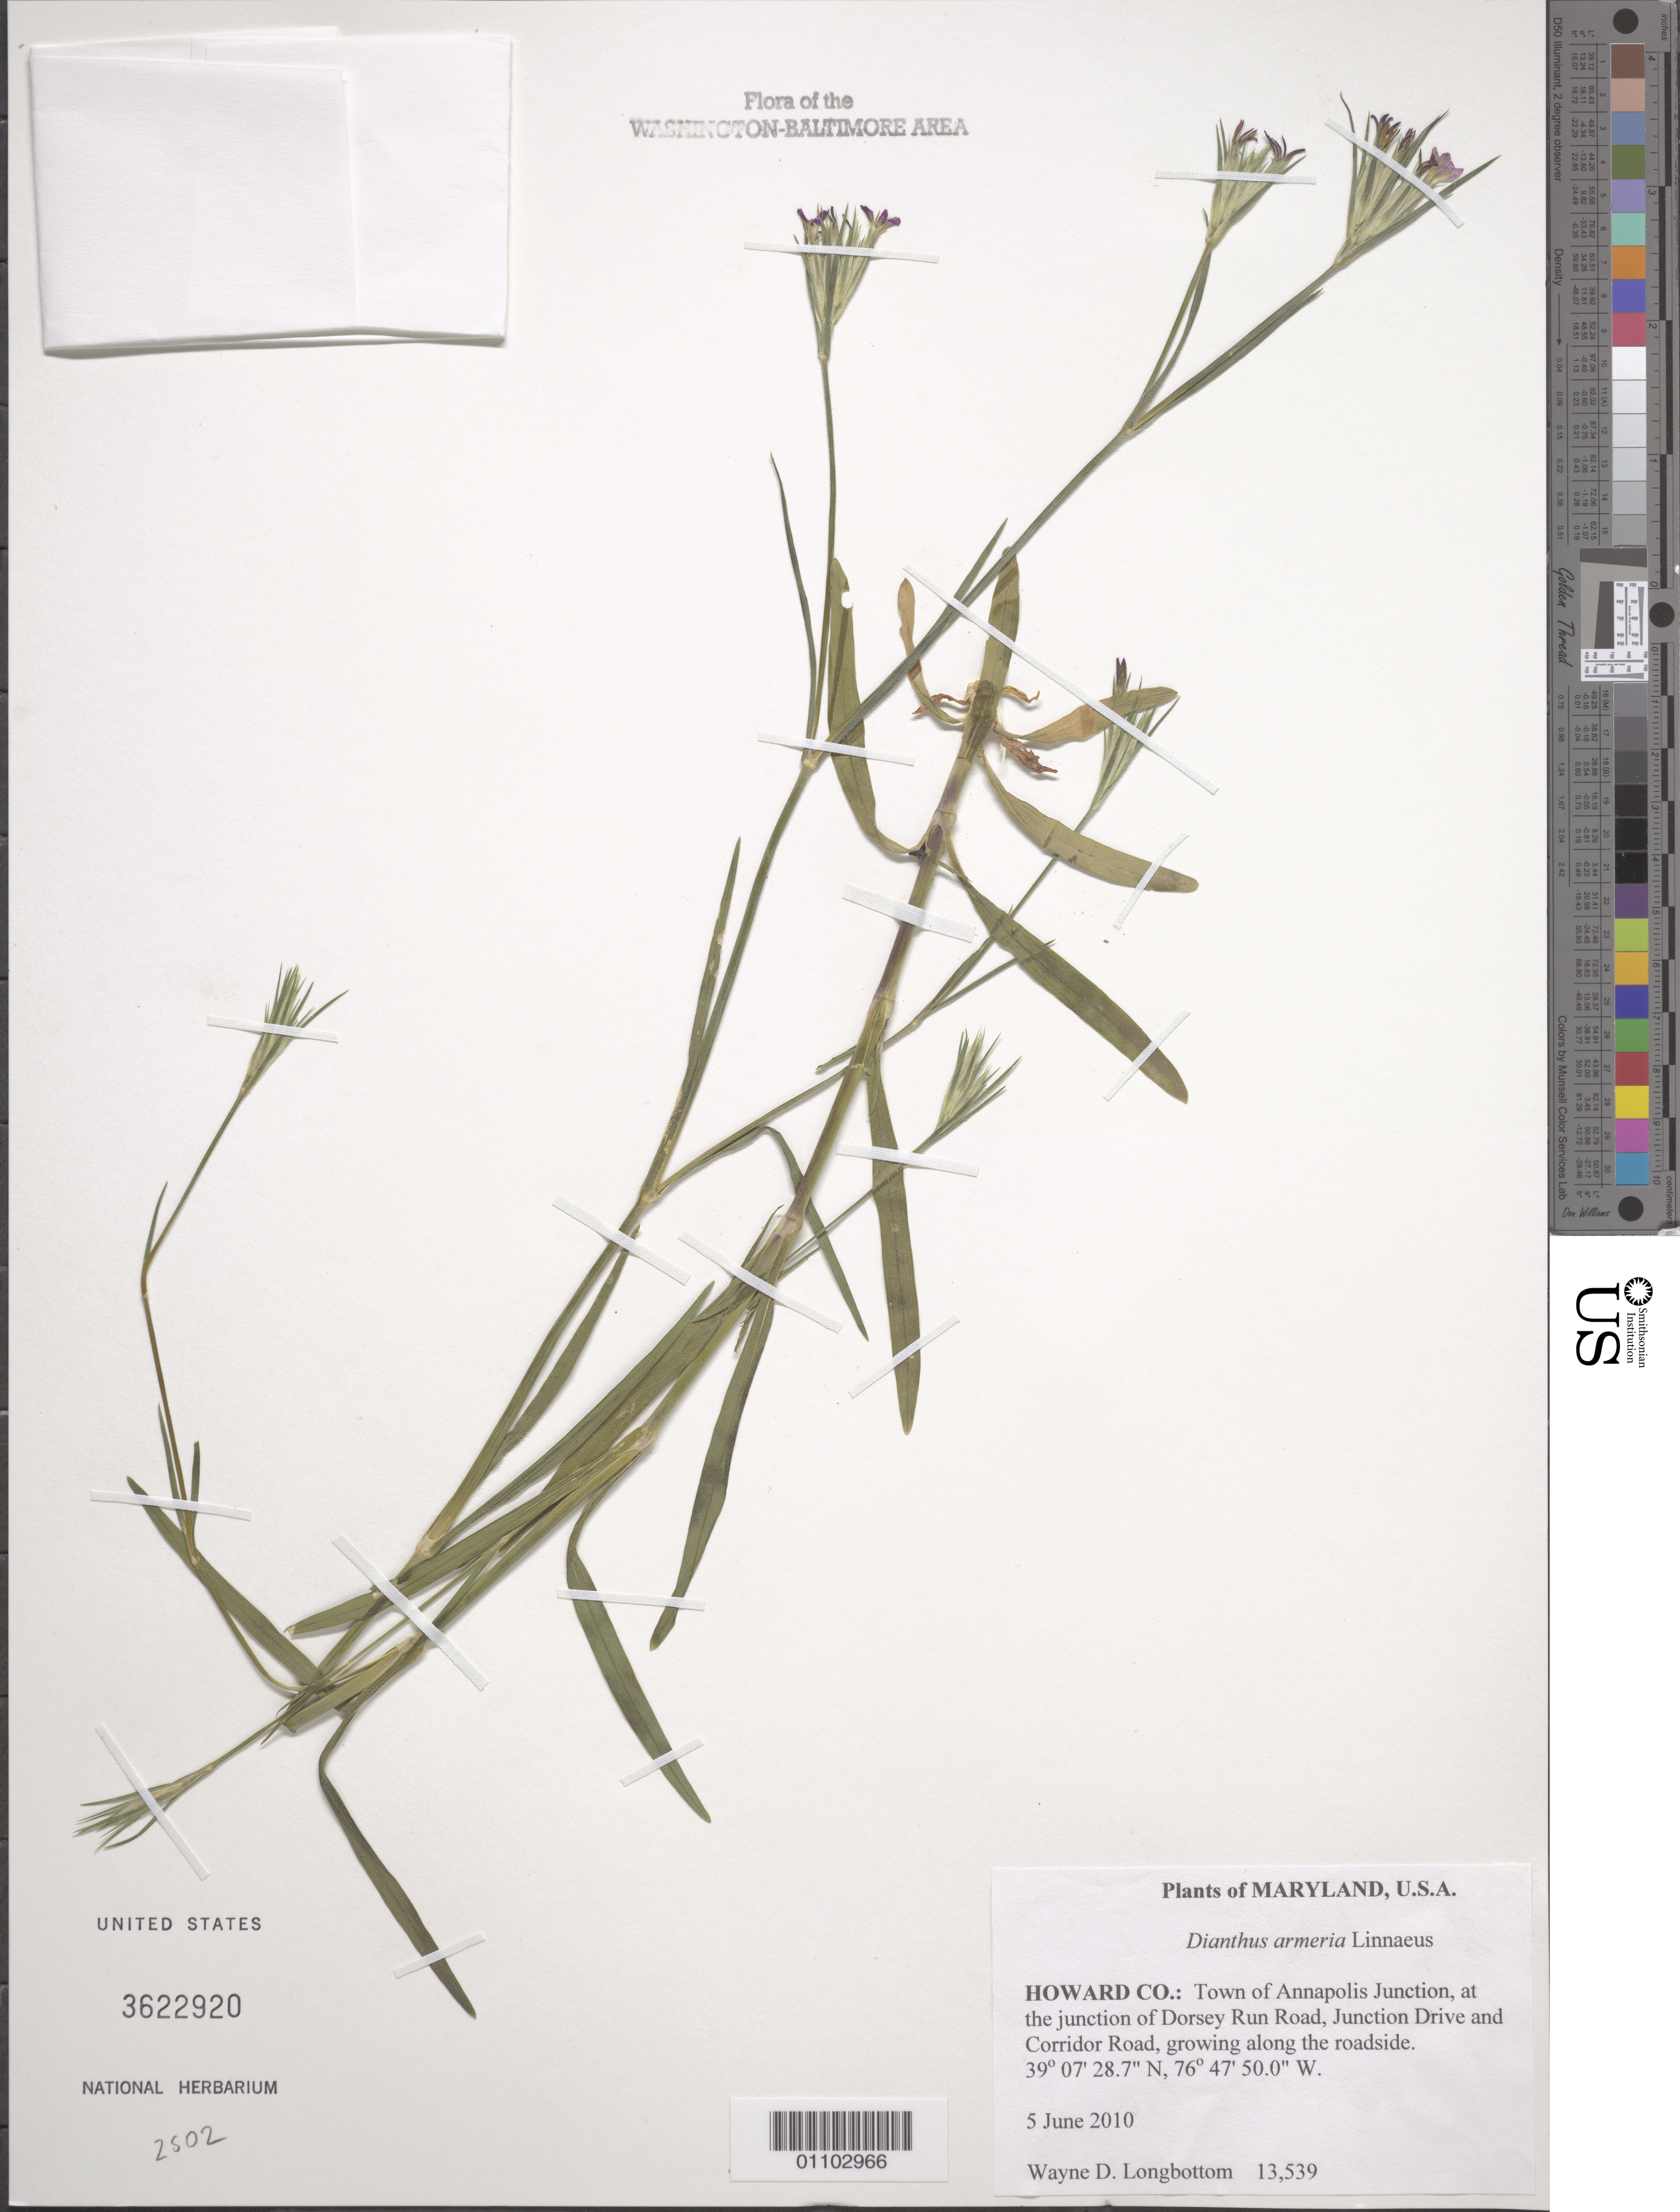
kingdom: Plantae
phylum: Tracheophyta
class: Magnoliopsida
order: Caryophyllales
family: Caryophyllaceae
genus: Dianthus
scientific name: Dianthus armeria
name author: L.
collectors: W. D. Longbottom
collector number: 13539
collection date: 2010-06-05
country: United States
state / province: Maryland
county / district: Howard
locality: Town of Annapolis Junction, at the junction of Dorsey Run Road, Junction Drive and Corridor Road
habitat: Growing along the roadside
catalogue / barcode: US 3622920